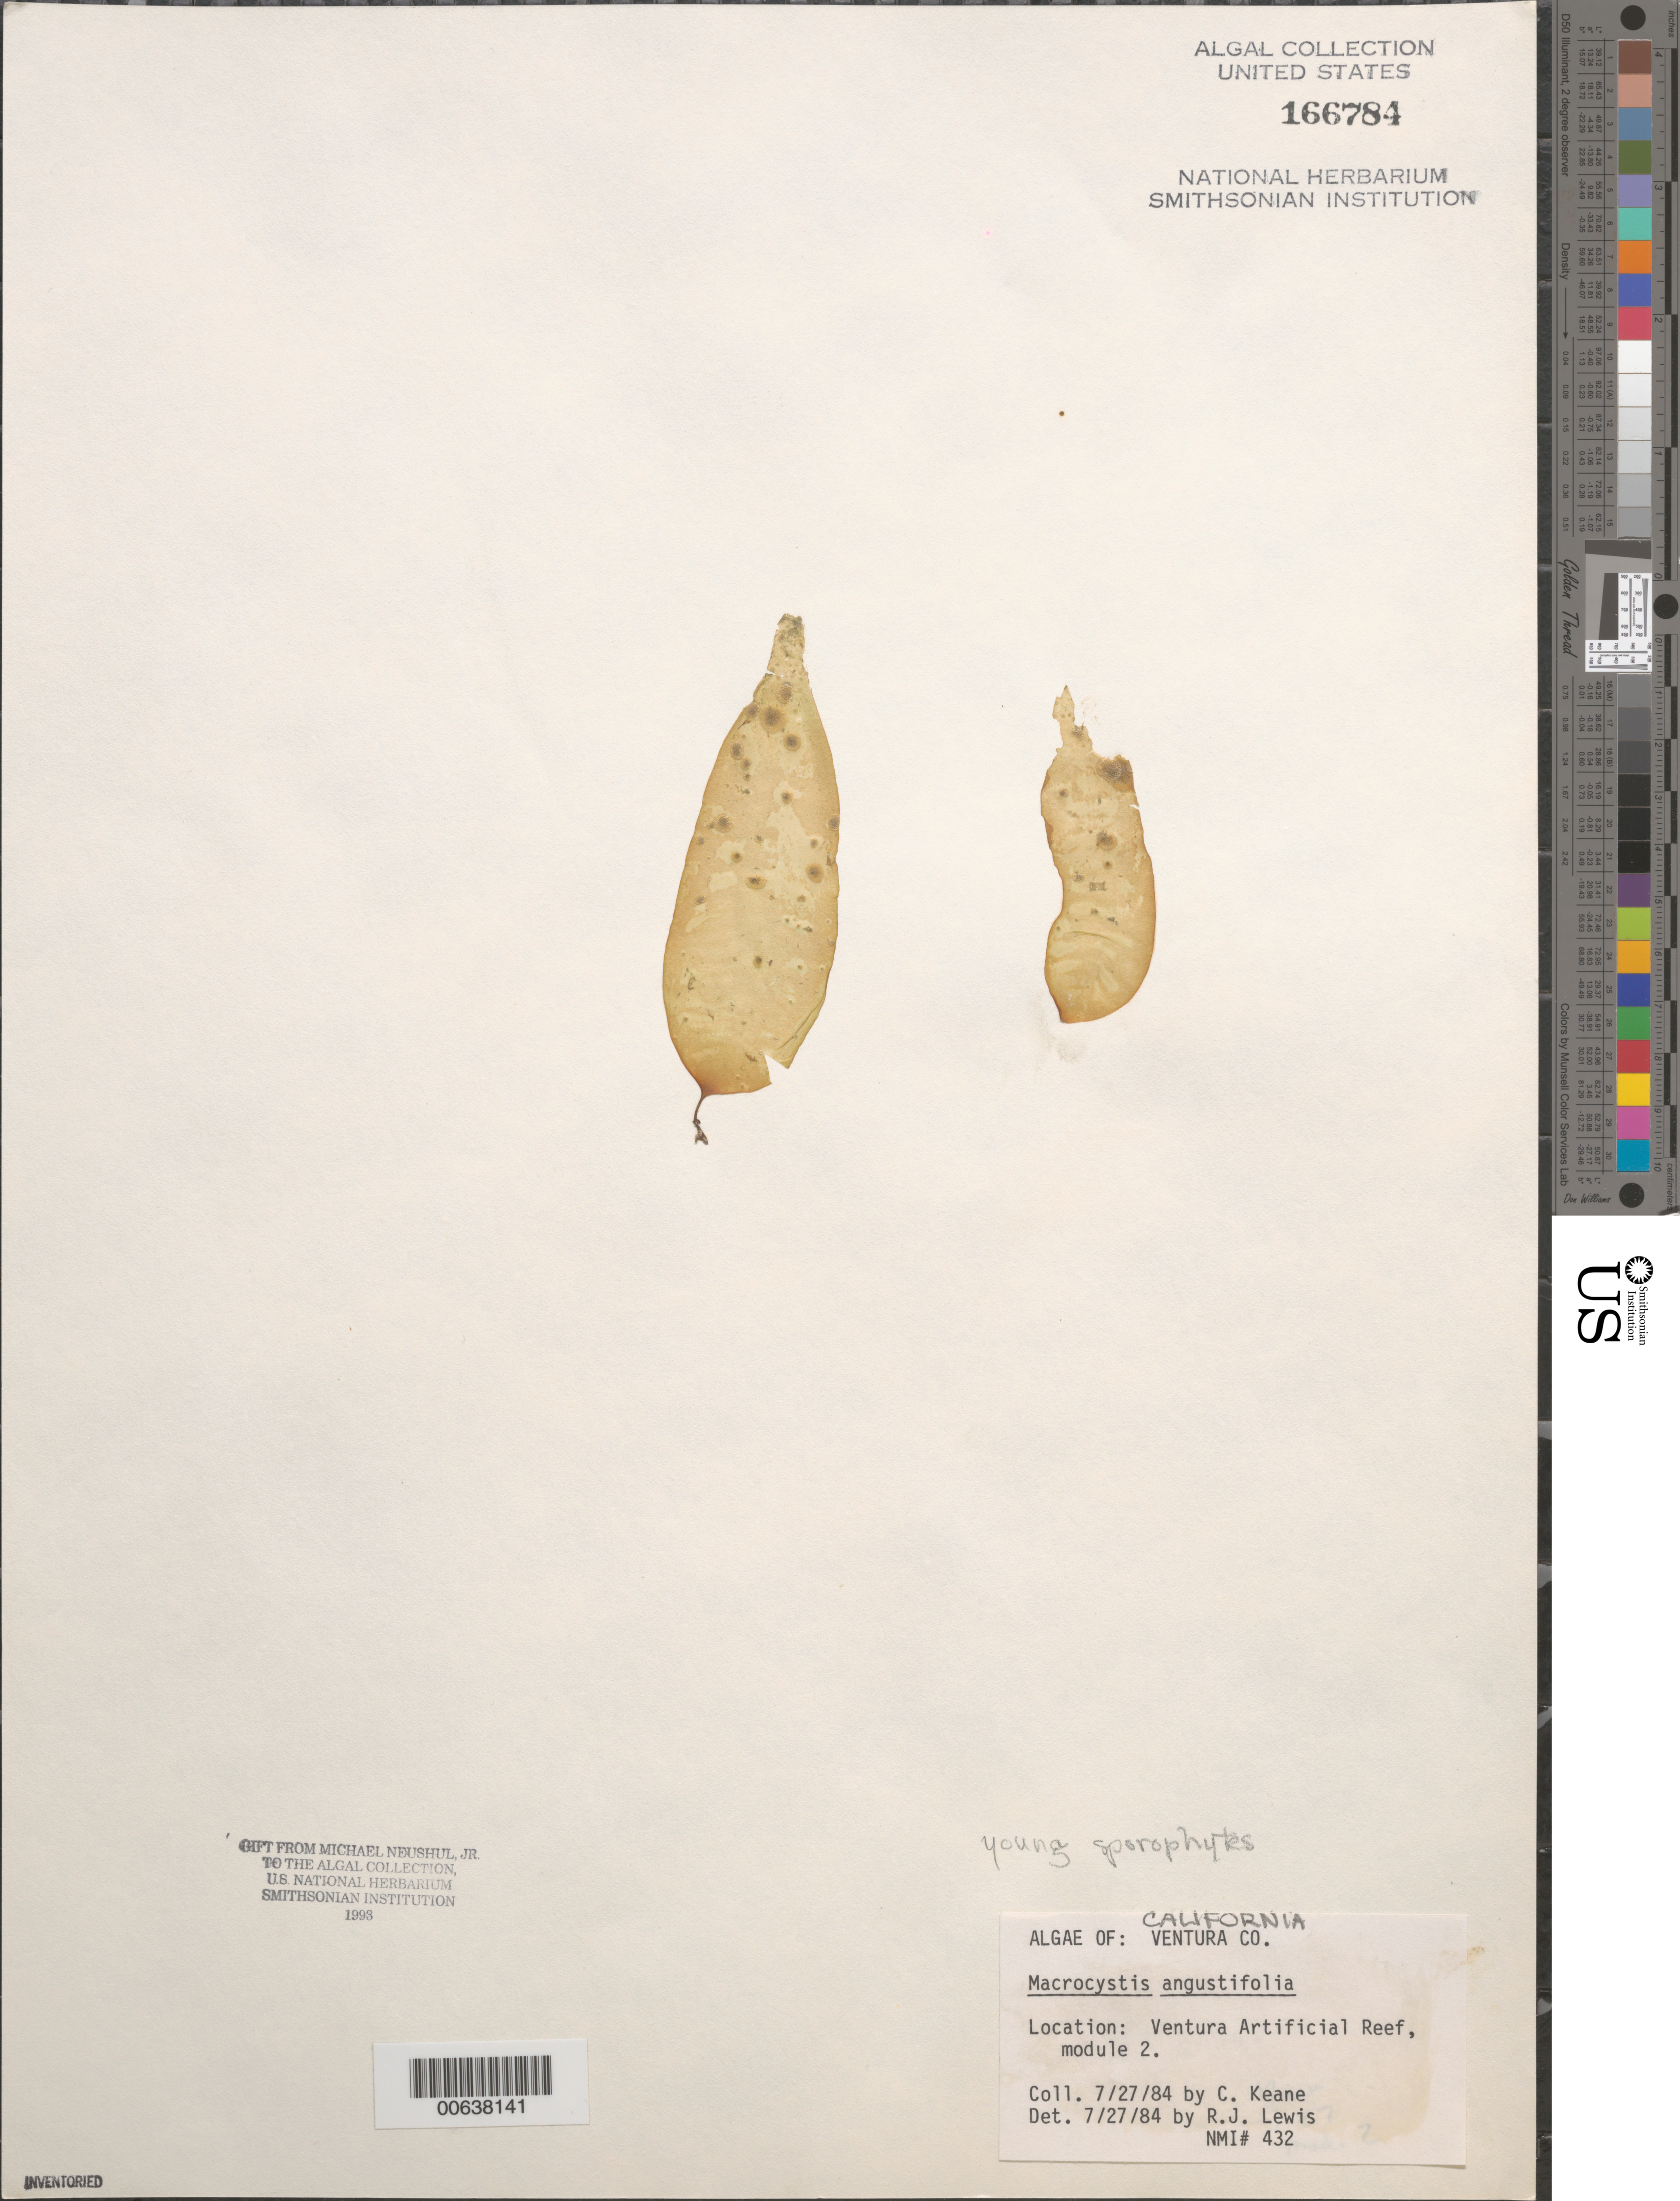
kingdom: Chromista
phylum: Ochrophyta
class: Phaeophyceae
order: Laminariales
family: Laminariaceae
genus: Macrocystis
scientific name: Macrocystis pyrifera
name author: (L.) C. Agardh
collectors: C. Keane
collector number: NMI 432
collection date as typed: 27 Jul 1984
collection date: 1984-07-27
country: United States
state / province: California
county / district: Ventura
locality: Ventura Artificial Reef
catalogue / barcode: US 166784